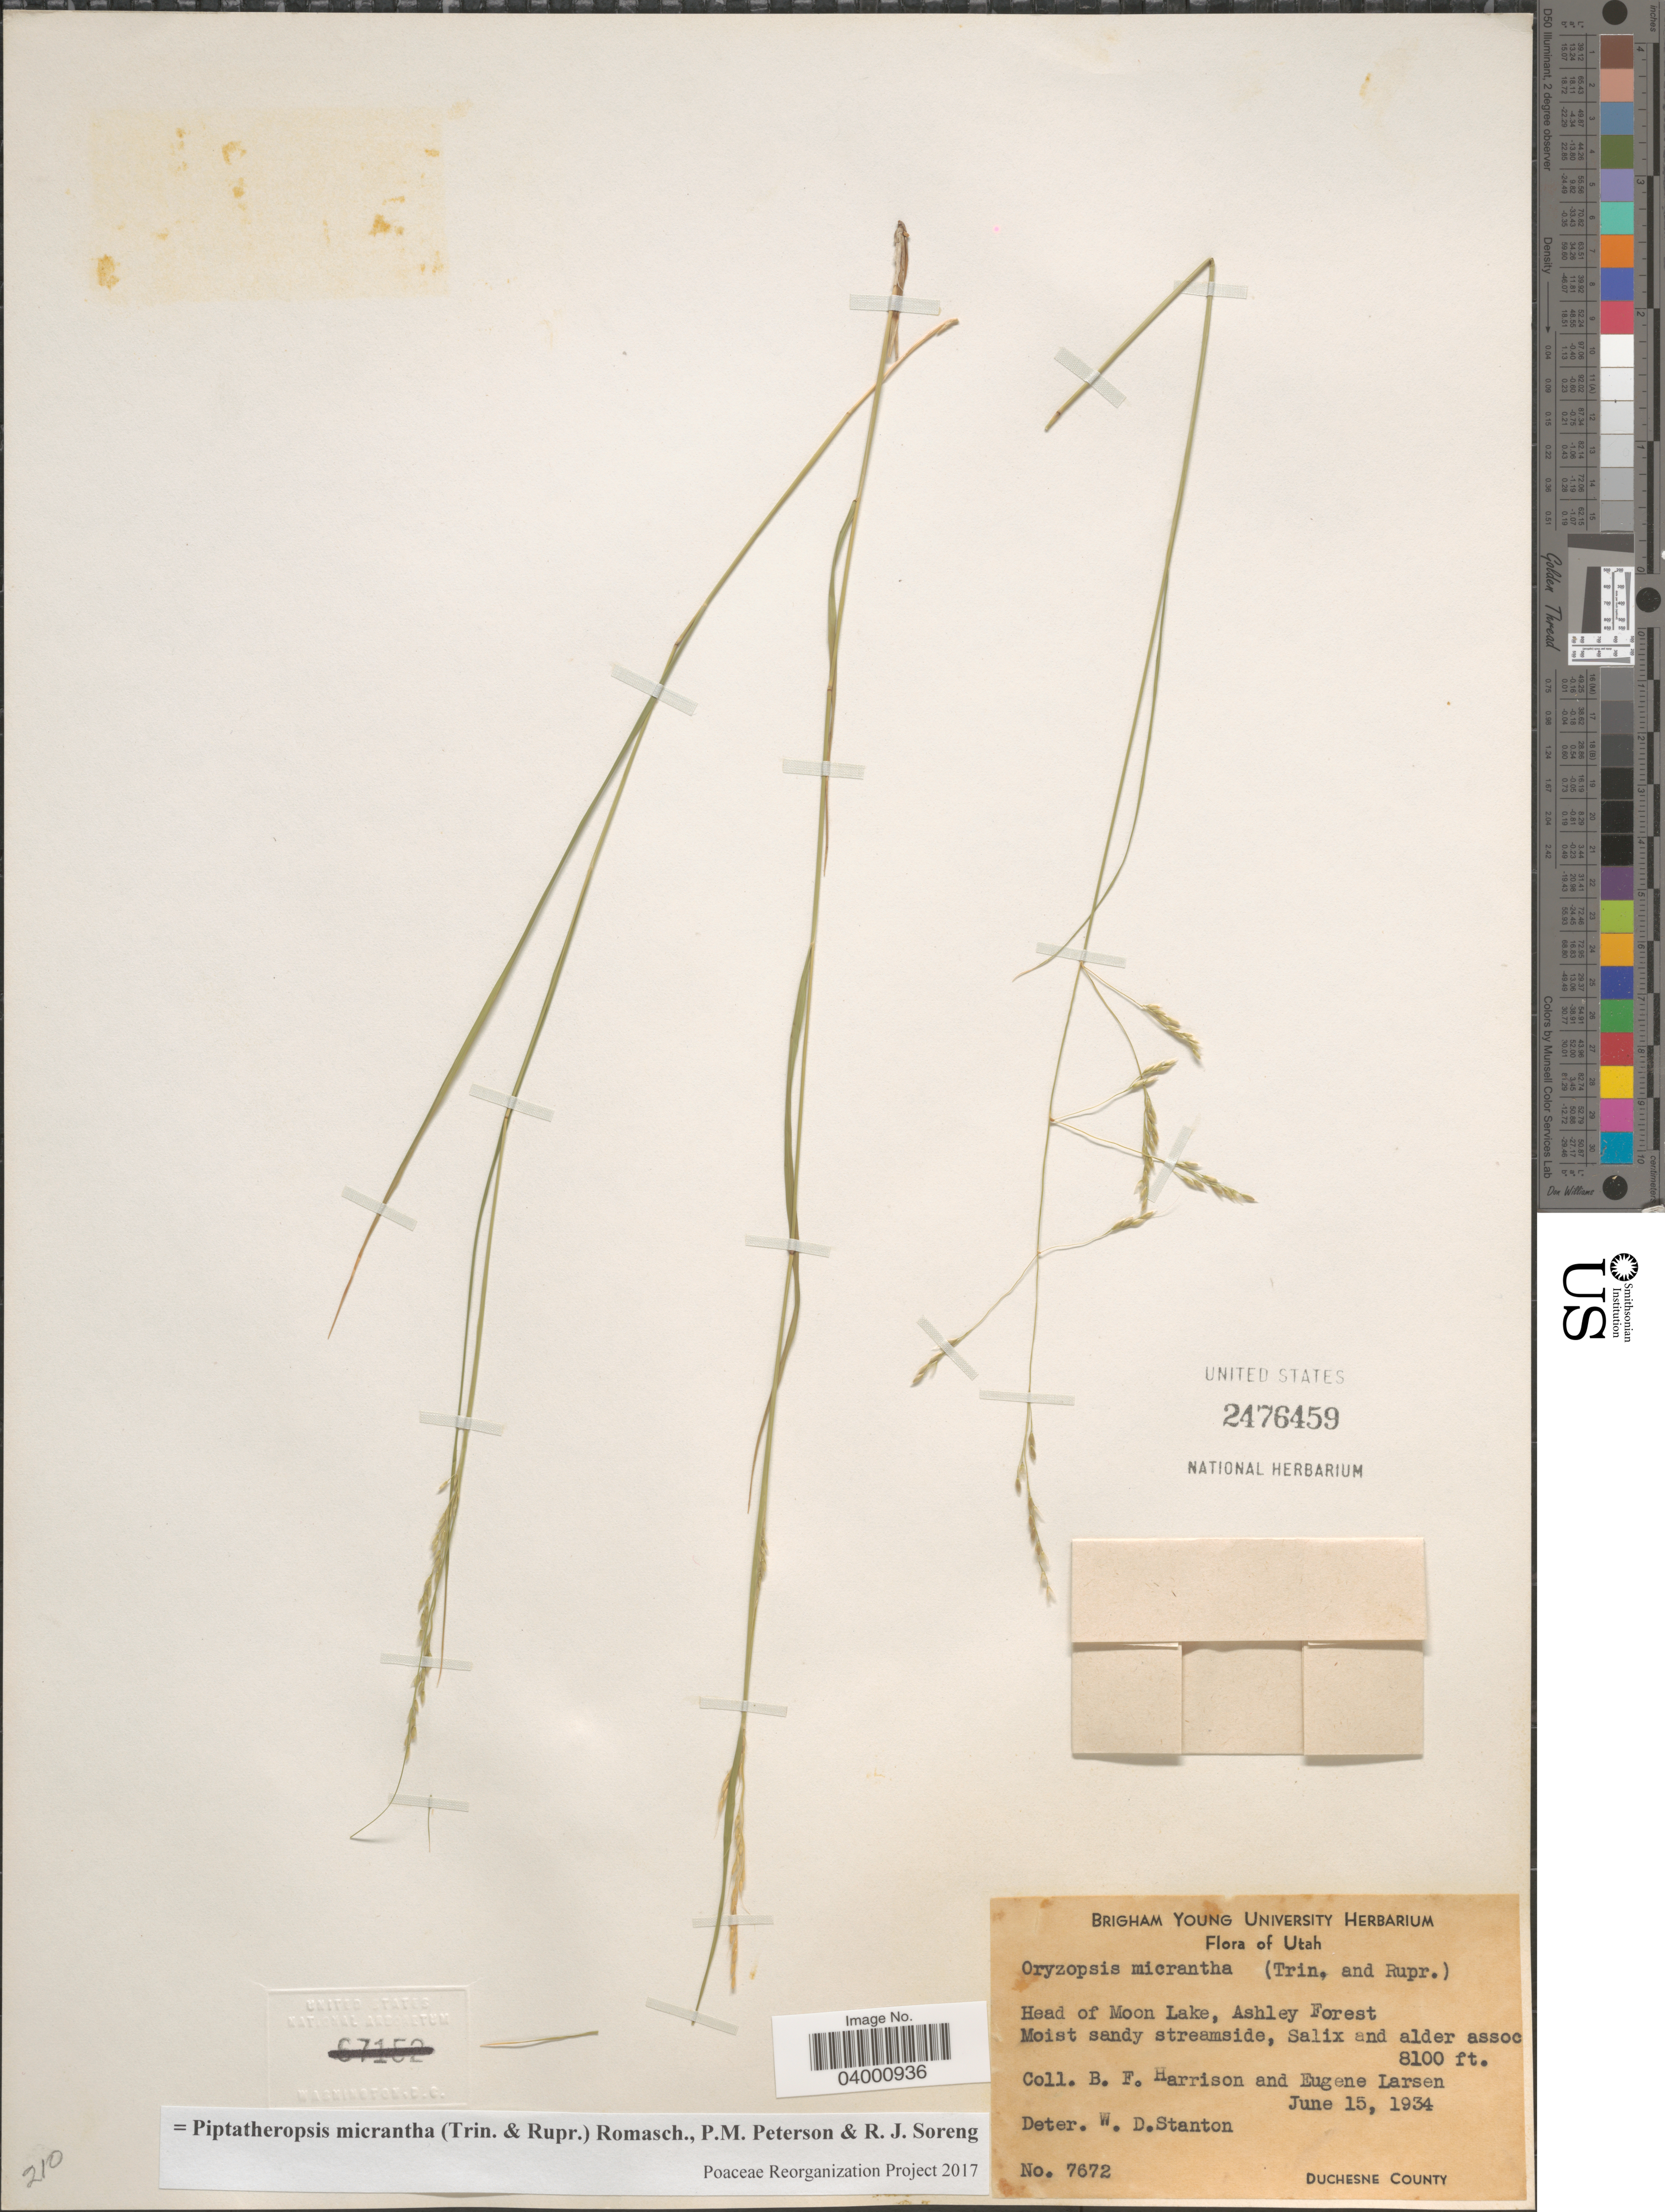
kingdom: Plantae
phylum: Tracheophyta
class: Liliopsida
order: Poales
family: Poaceae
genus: Piptatheropsis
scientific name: Piptatheropsis micrantha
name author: (Trin. & Rupr.) Romasch.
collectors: B. F. Harrison & E. Larsen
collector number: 7672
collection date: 1934-06-15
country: United States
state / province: Utah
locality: Head of Moon Lake, Ashley Forest. Duchesne County.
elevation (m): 2469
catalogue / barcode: US 2476459